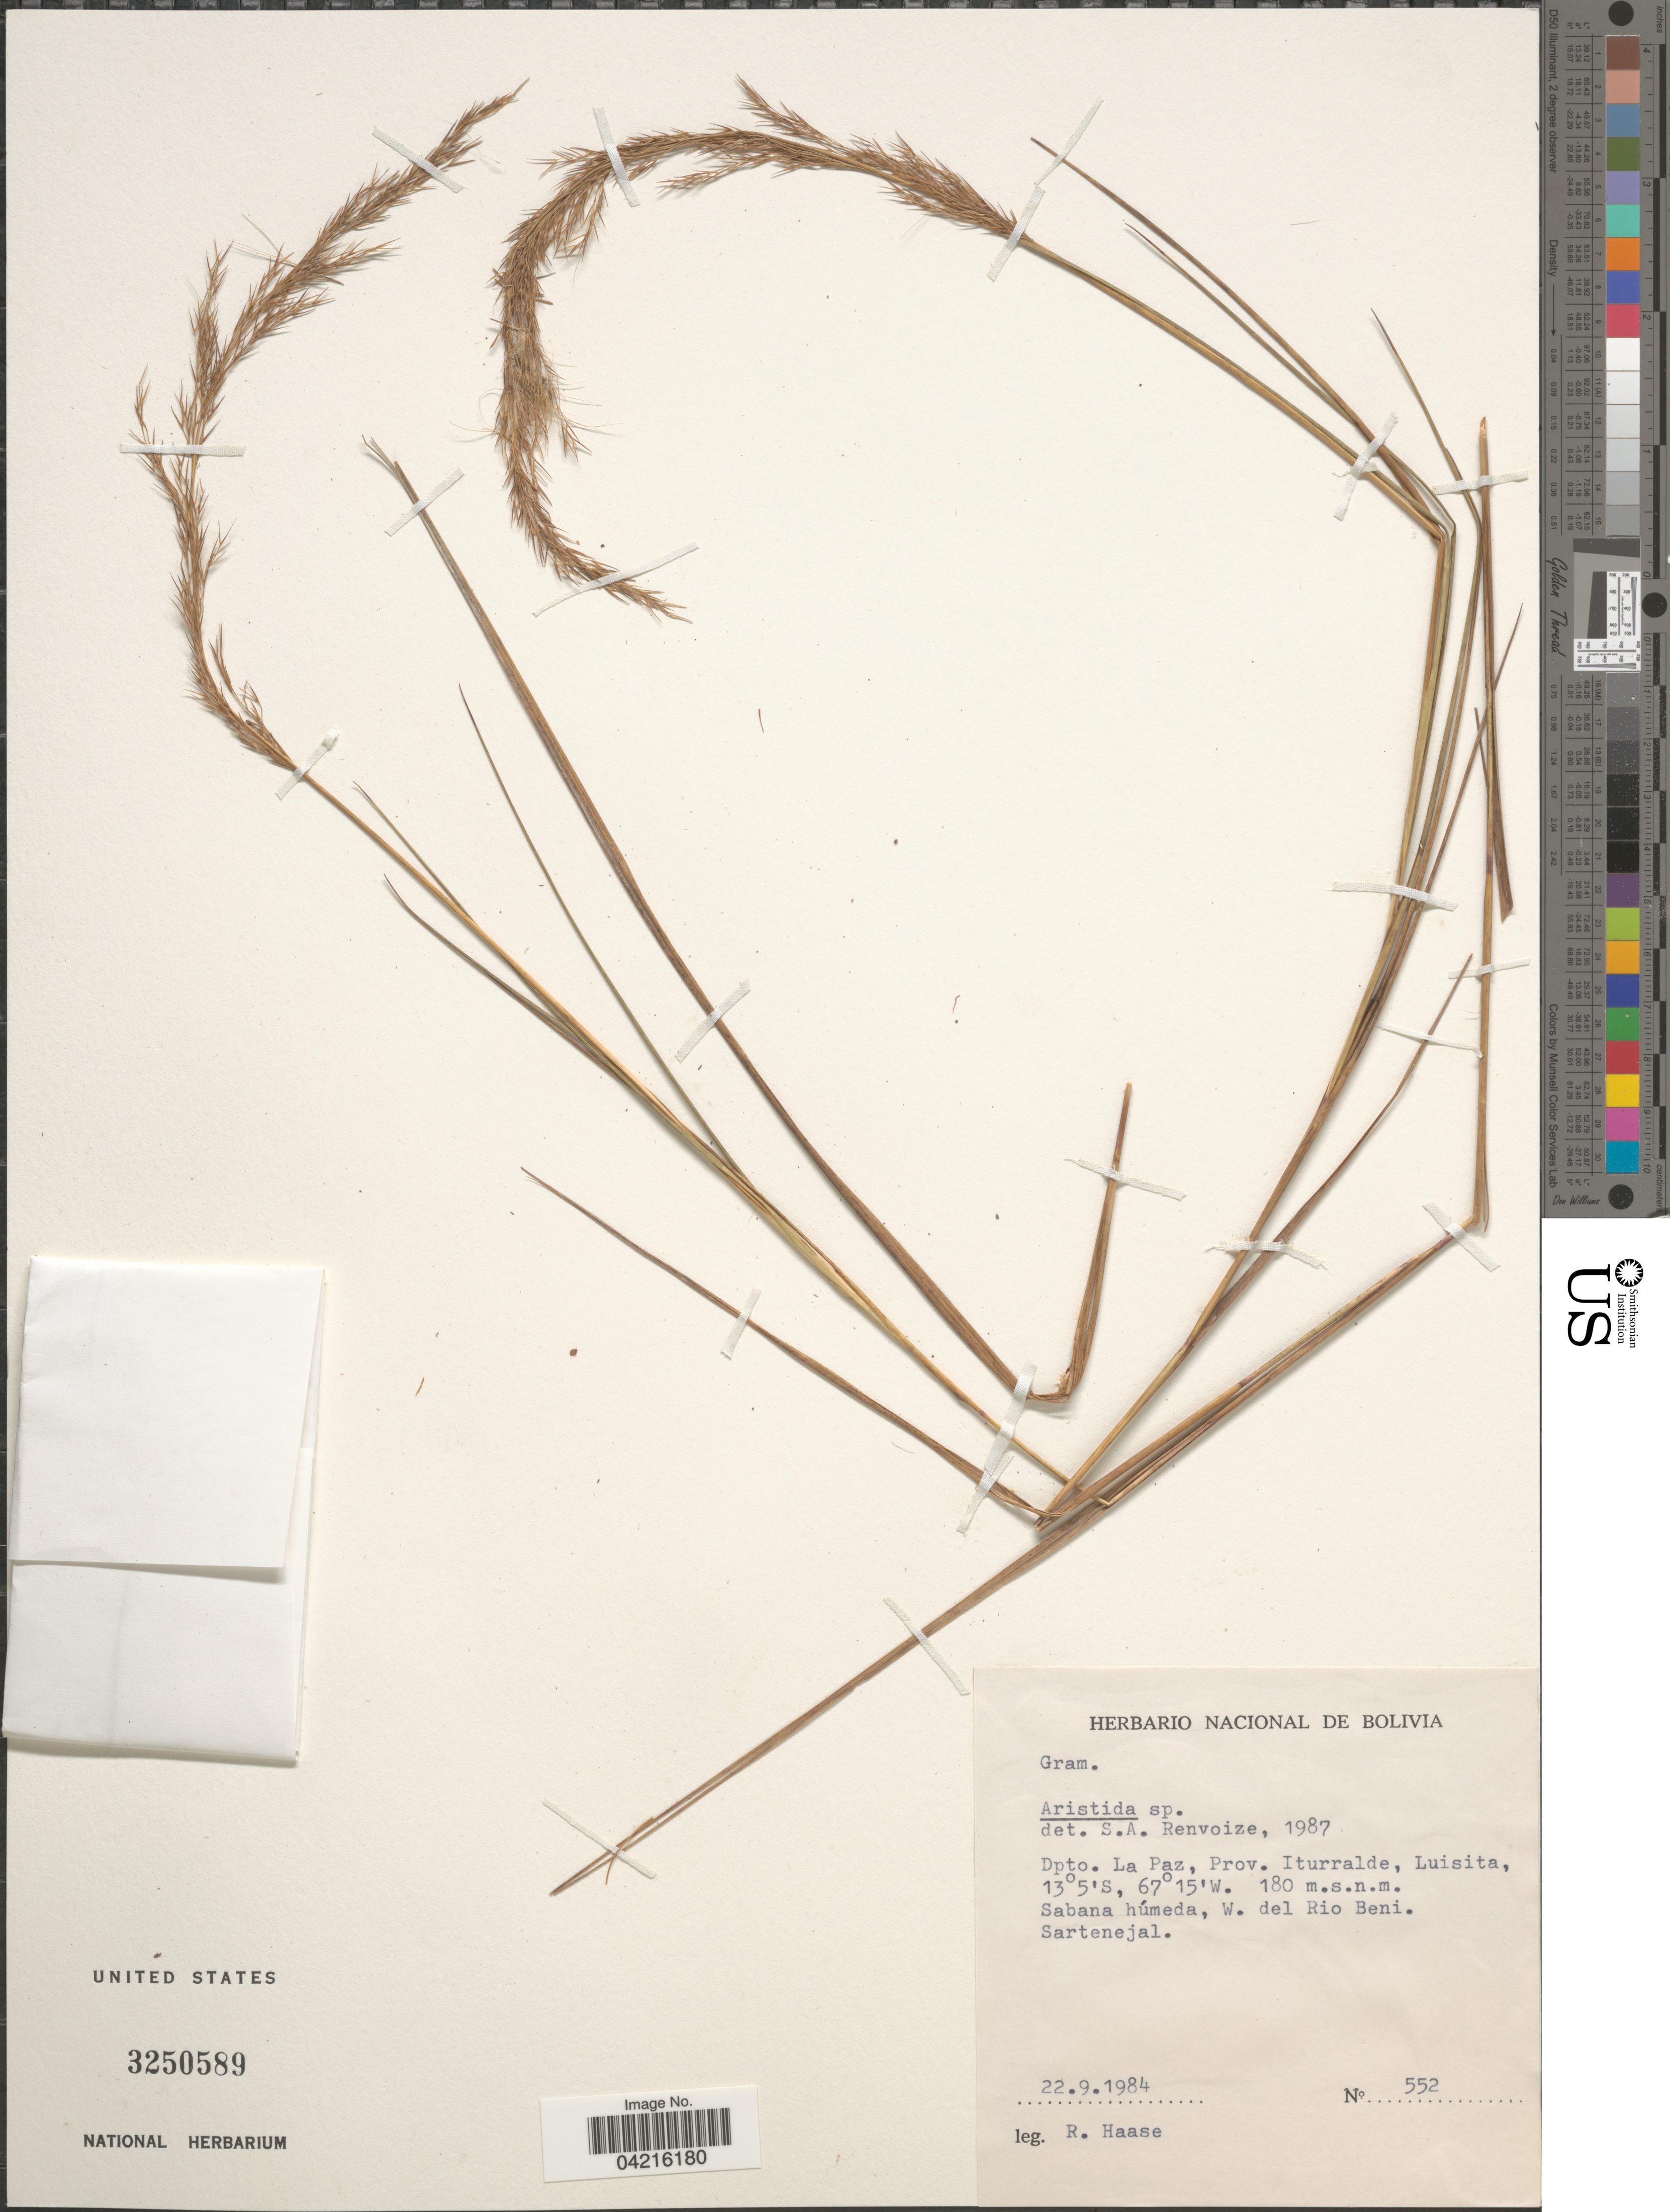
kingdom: Plantae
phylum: Tracheophyta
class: Liliopsida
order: Poales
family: Poaceae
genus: Aristida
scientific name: Aristida sp.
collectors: R. Haase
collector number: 552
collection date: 1984-09-22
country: Bolivia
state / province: La Paz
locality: Dpto. La Paz, Prov. Iturralde, Luisita. Sabana húmeda, W. del Rio Beni. Sartenejal.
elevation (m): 180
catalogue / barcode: US 3250589